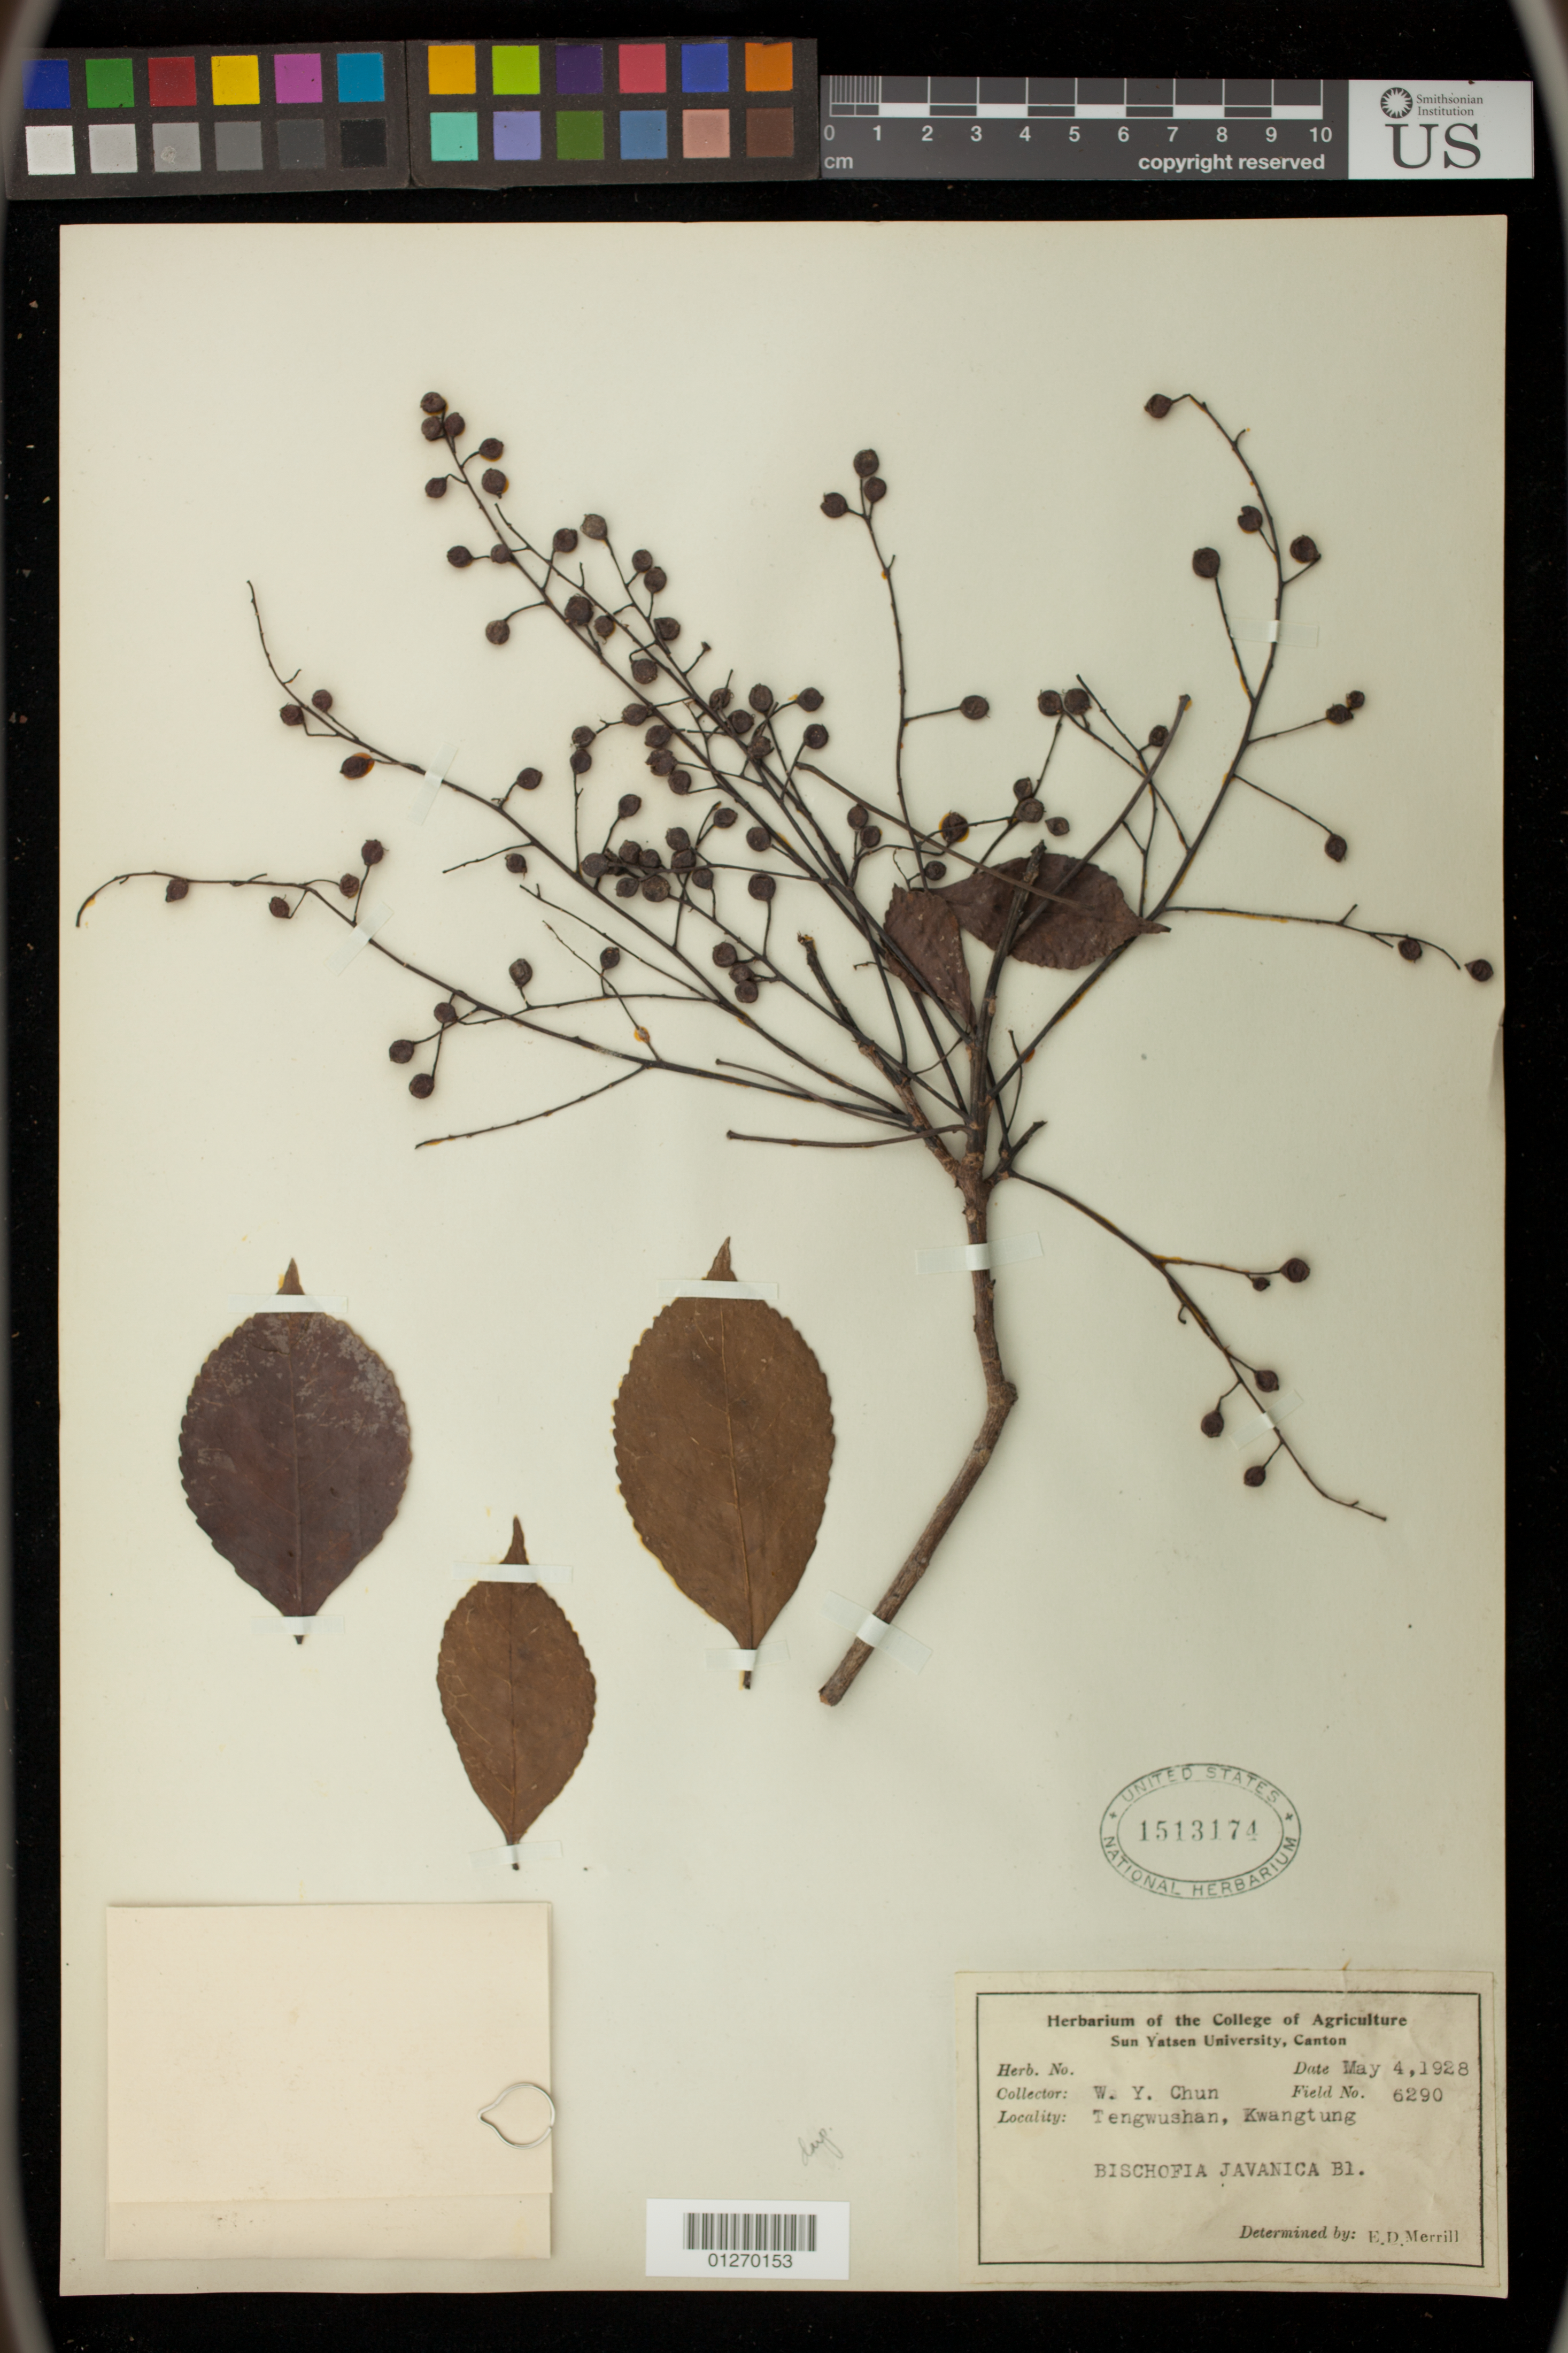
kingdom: Plantae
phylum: Tracheophyta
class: Magnoliopsida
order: Malpighiales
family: Phyllanthaceae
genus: Bischofia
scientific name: Bischofia javanica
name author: Blume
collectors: W. Y. Chun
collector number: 6290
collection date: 1928-05-04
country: China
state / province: Guangdong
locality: Tengwushan [Teng Wu Shan], Kwangtung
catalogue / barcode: US 1513174